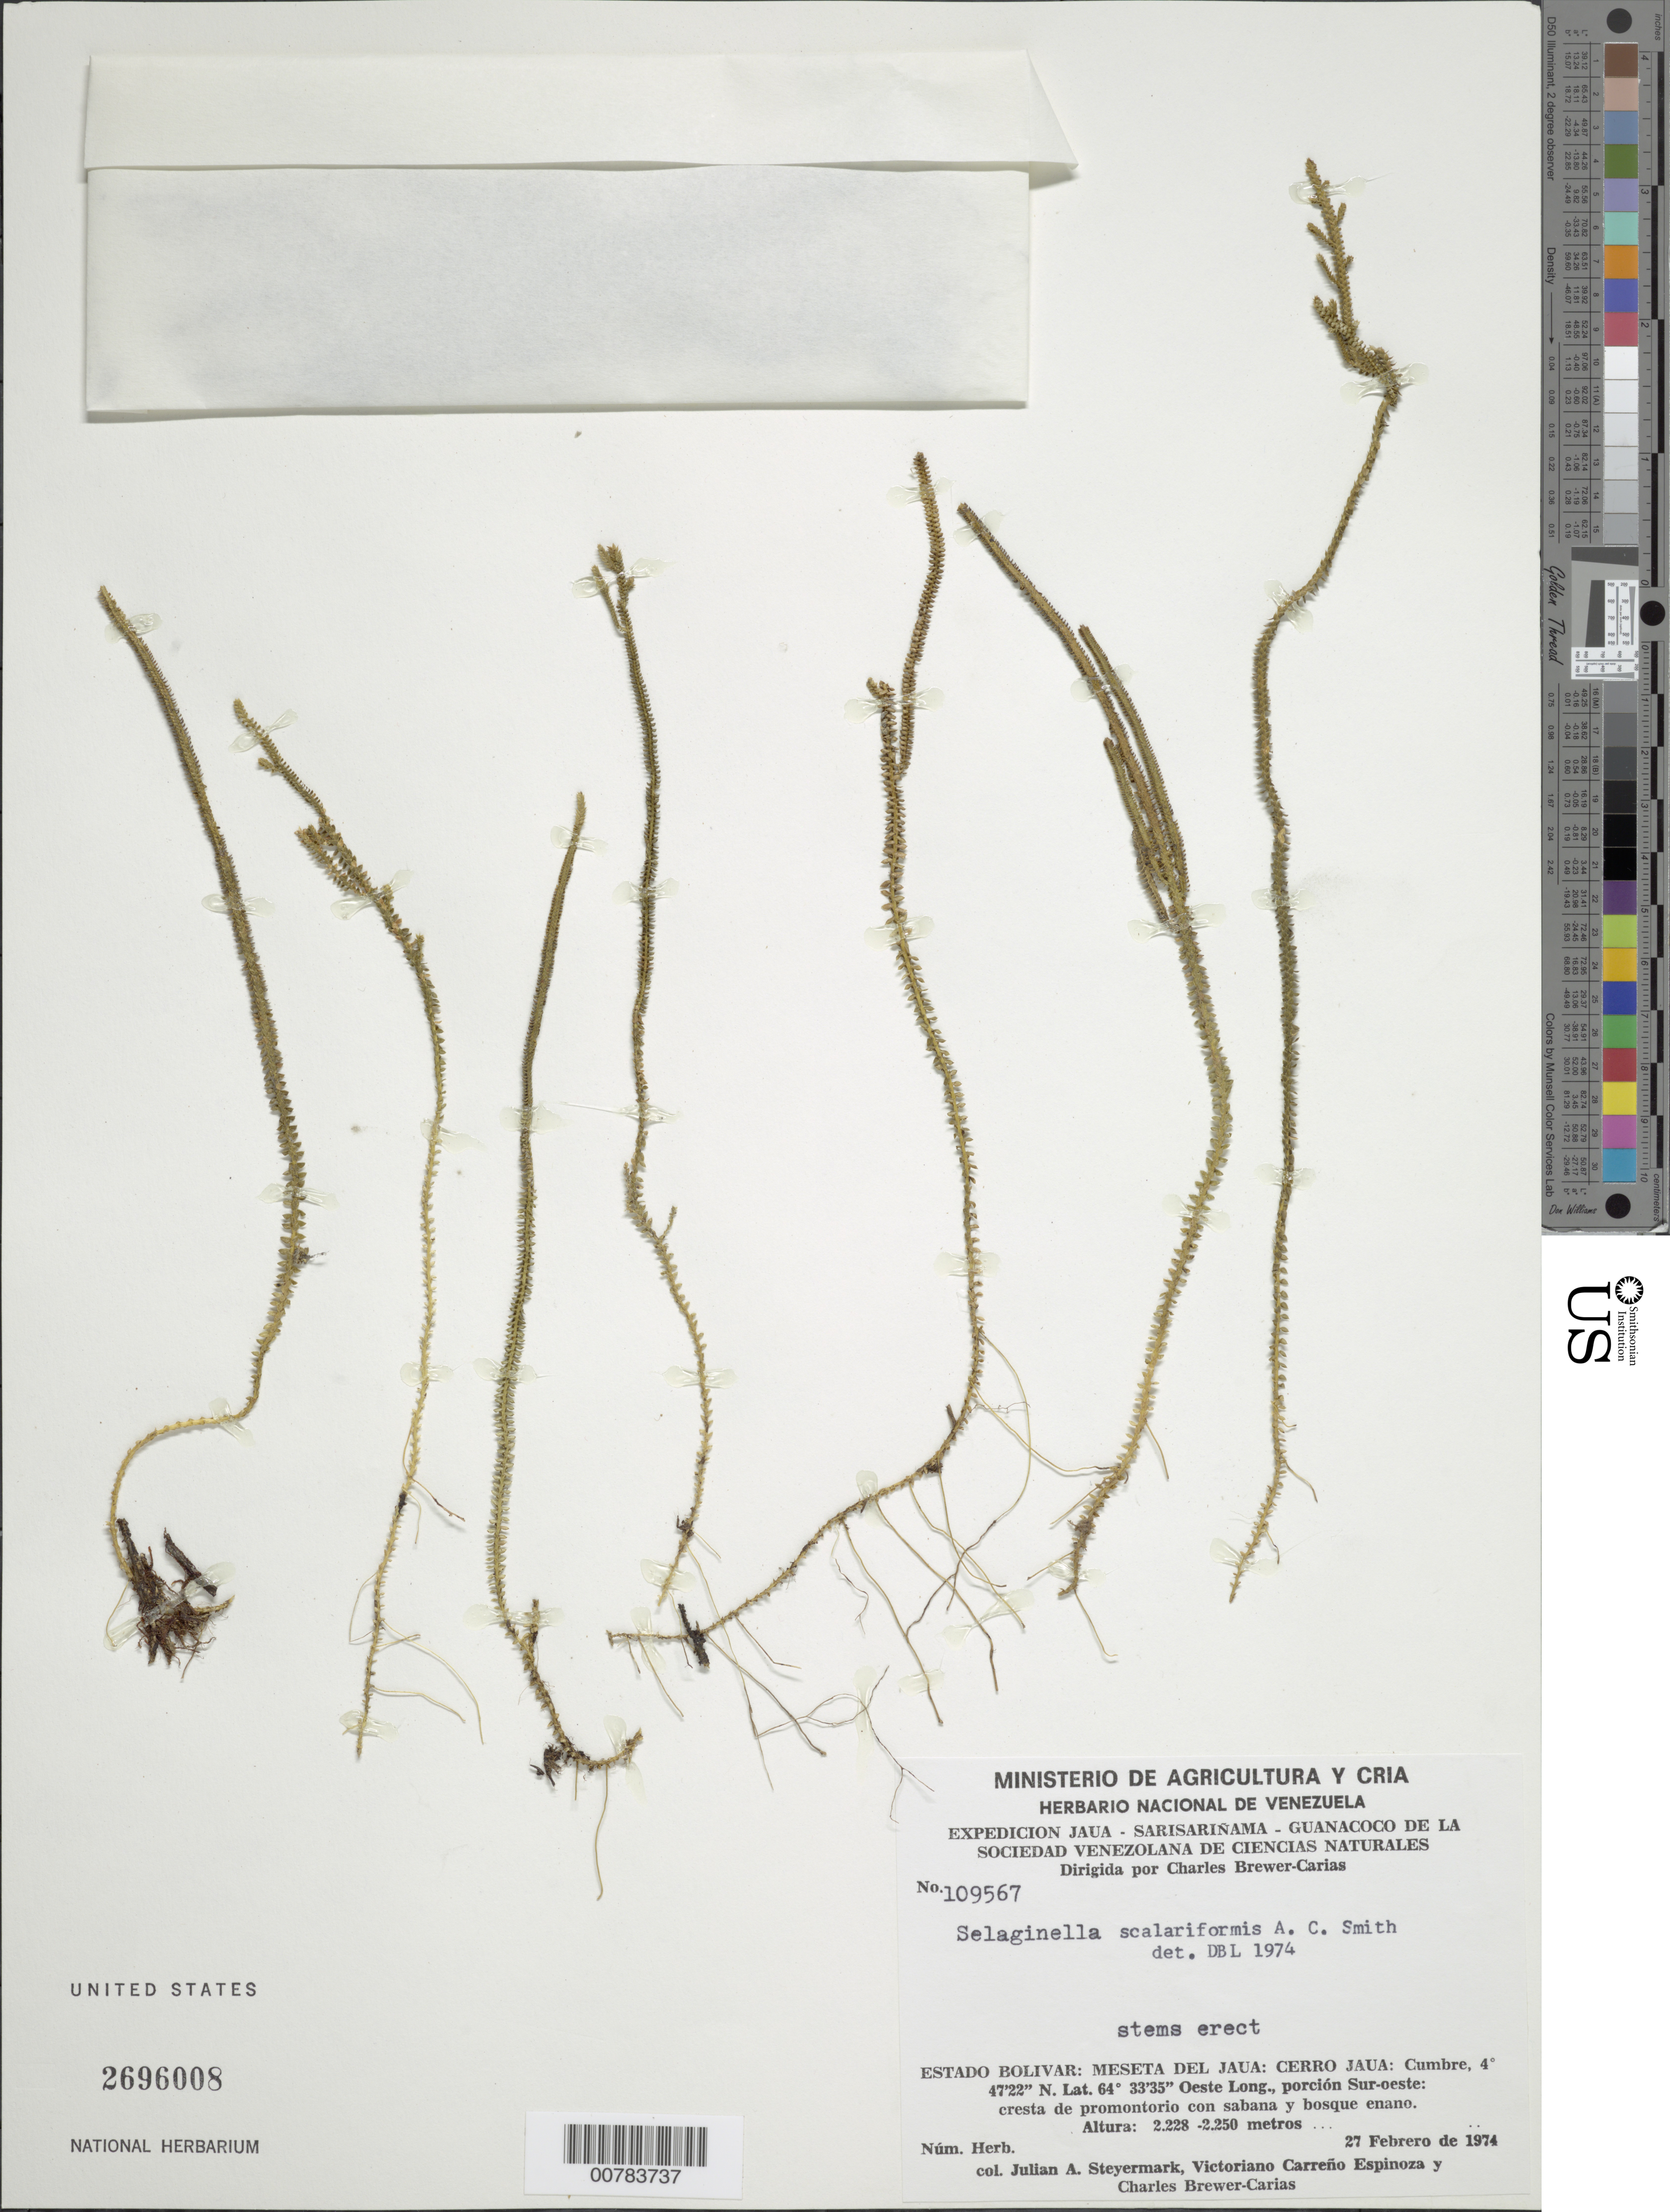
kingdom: Plantae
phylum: Tracheophyta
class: Lycopodiopsida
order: Selaginellales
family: Selaginellaceae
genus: Selaginella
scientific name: Selaginella scalariformis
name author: A.C. Sm.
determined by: Lellinger, David B., (BOT), Smithsonian Institution - National Museum of Natural History (UNITED STATES)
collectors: J. Steyermark, V. Carreño E. & C. Brewer-Carias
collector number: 109567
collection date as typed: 27-Feb-74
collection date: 1974-02-27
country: Venezuela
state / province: Bolívar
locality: Meseta del Jaua: Cerro Jaua, cumbre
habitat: Cresta de promontorio con sabana y bosque enano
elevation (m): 2228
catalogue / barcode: US 2696008